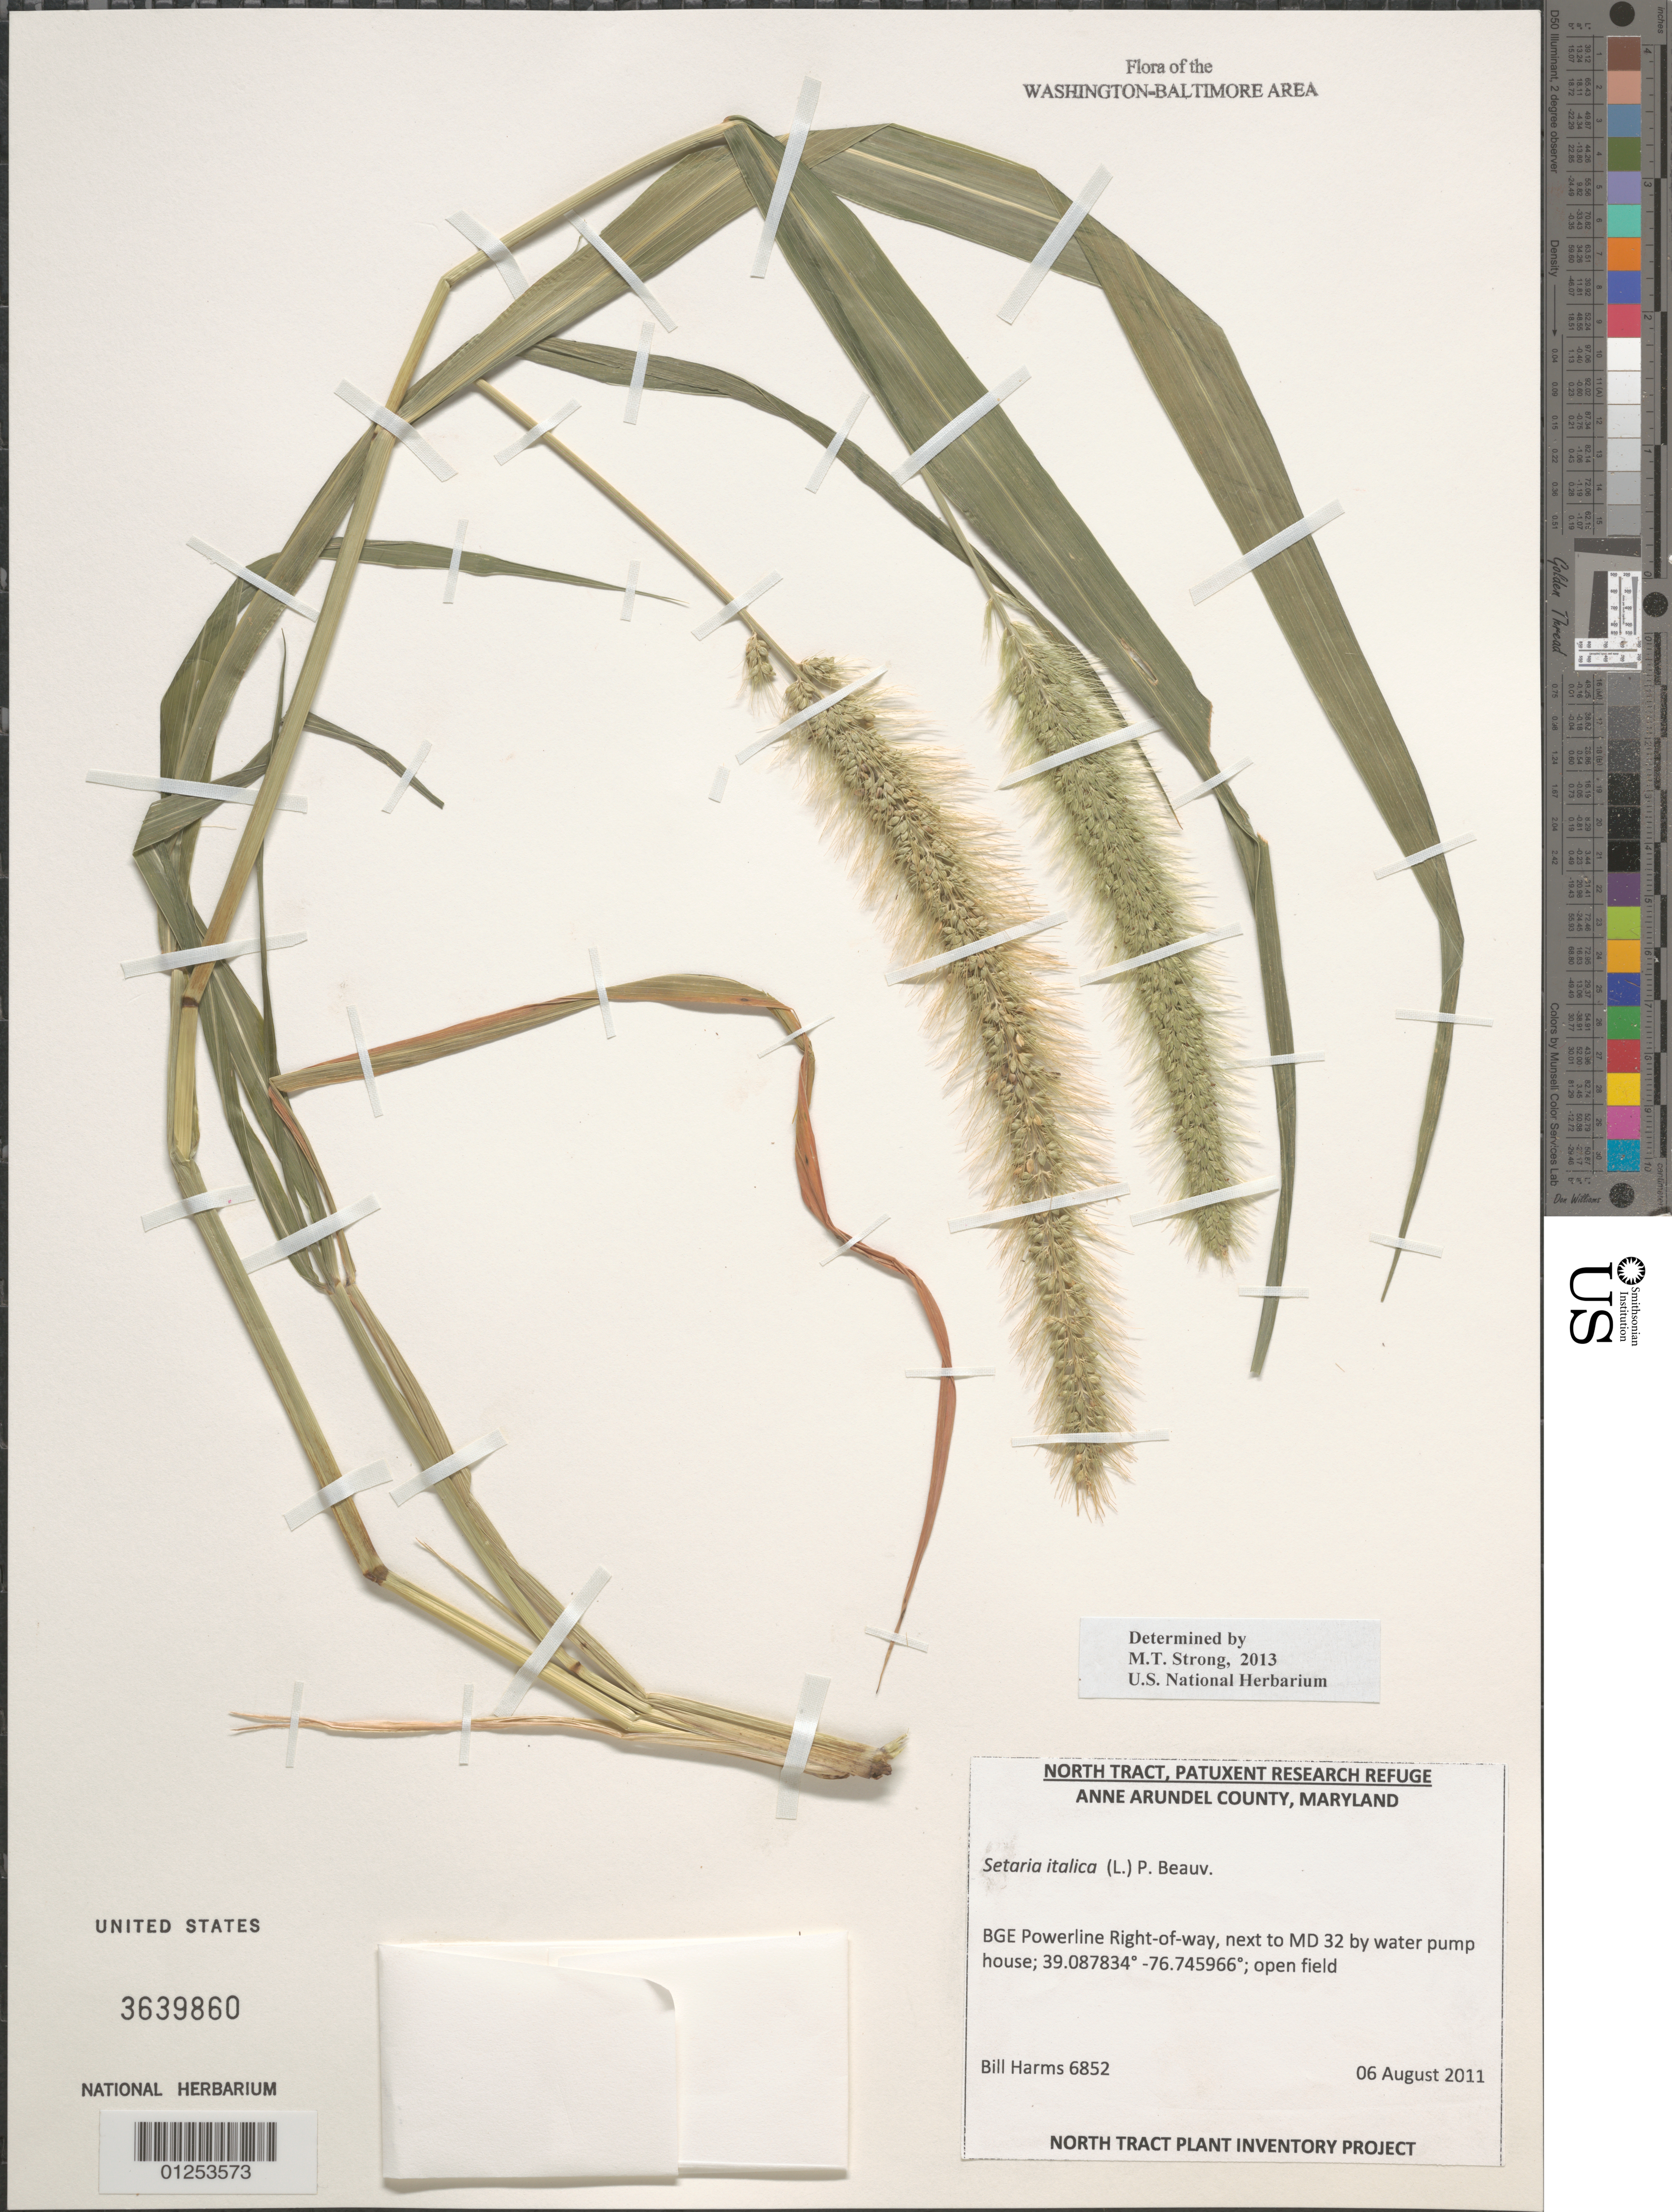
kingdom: Plantae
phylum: Tracheophyta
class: Liliopsida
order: Poales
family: Poaceae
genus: Setaria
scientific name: Setaria italica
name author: (L.) P. Beauv.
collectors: B. Harms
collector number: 6852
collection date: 2011-08-05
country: United States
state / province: Maryland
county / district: Anne Arundel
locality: BGE Powerline Right of way next to MD32 by water pump house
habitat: open field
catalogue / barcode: US 3639860